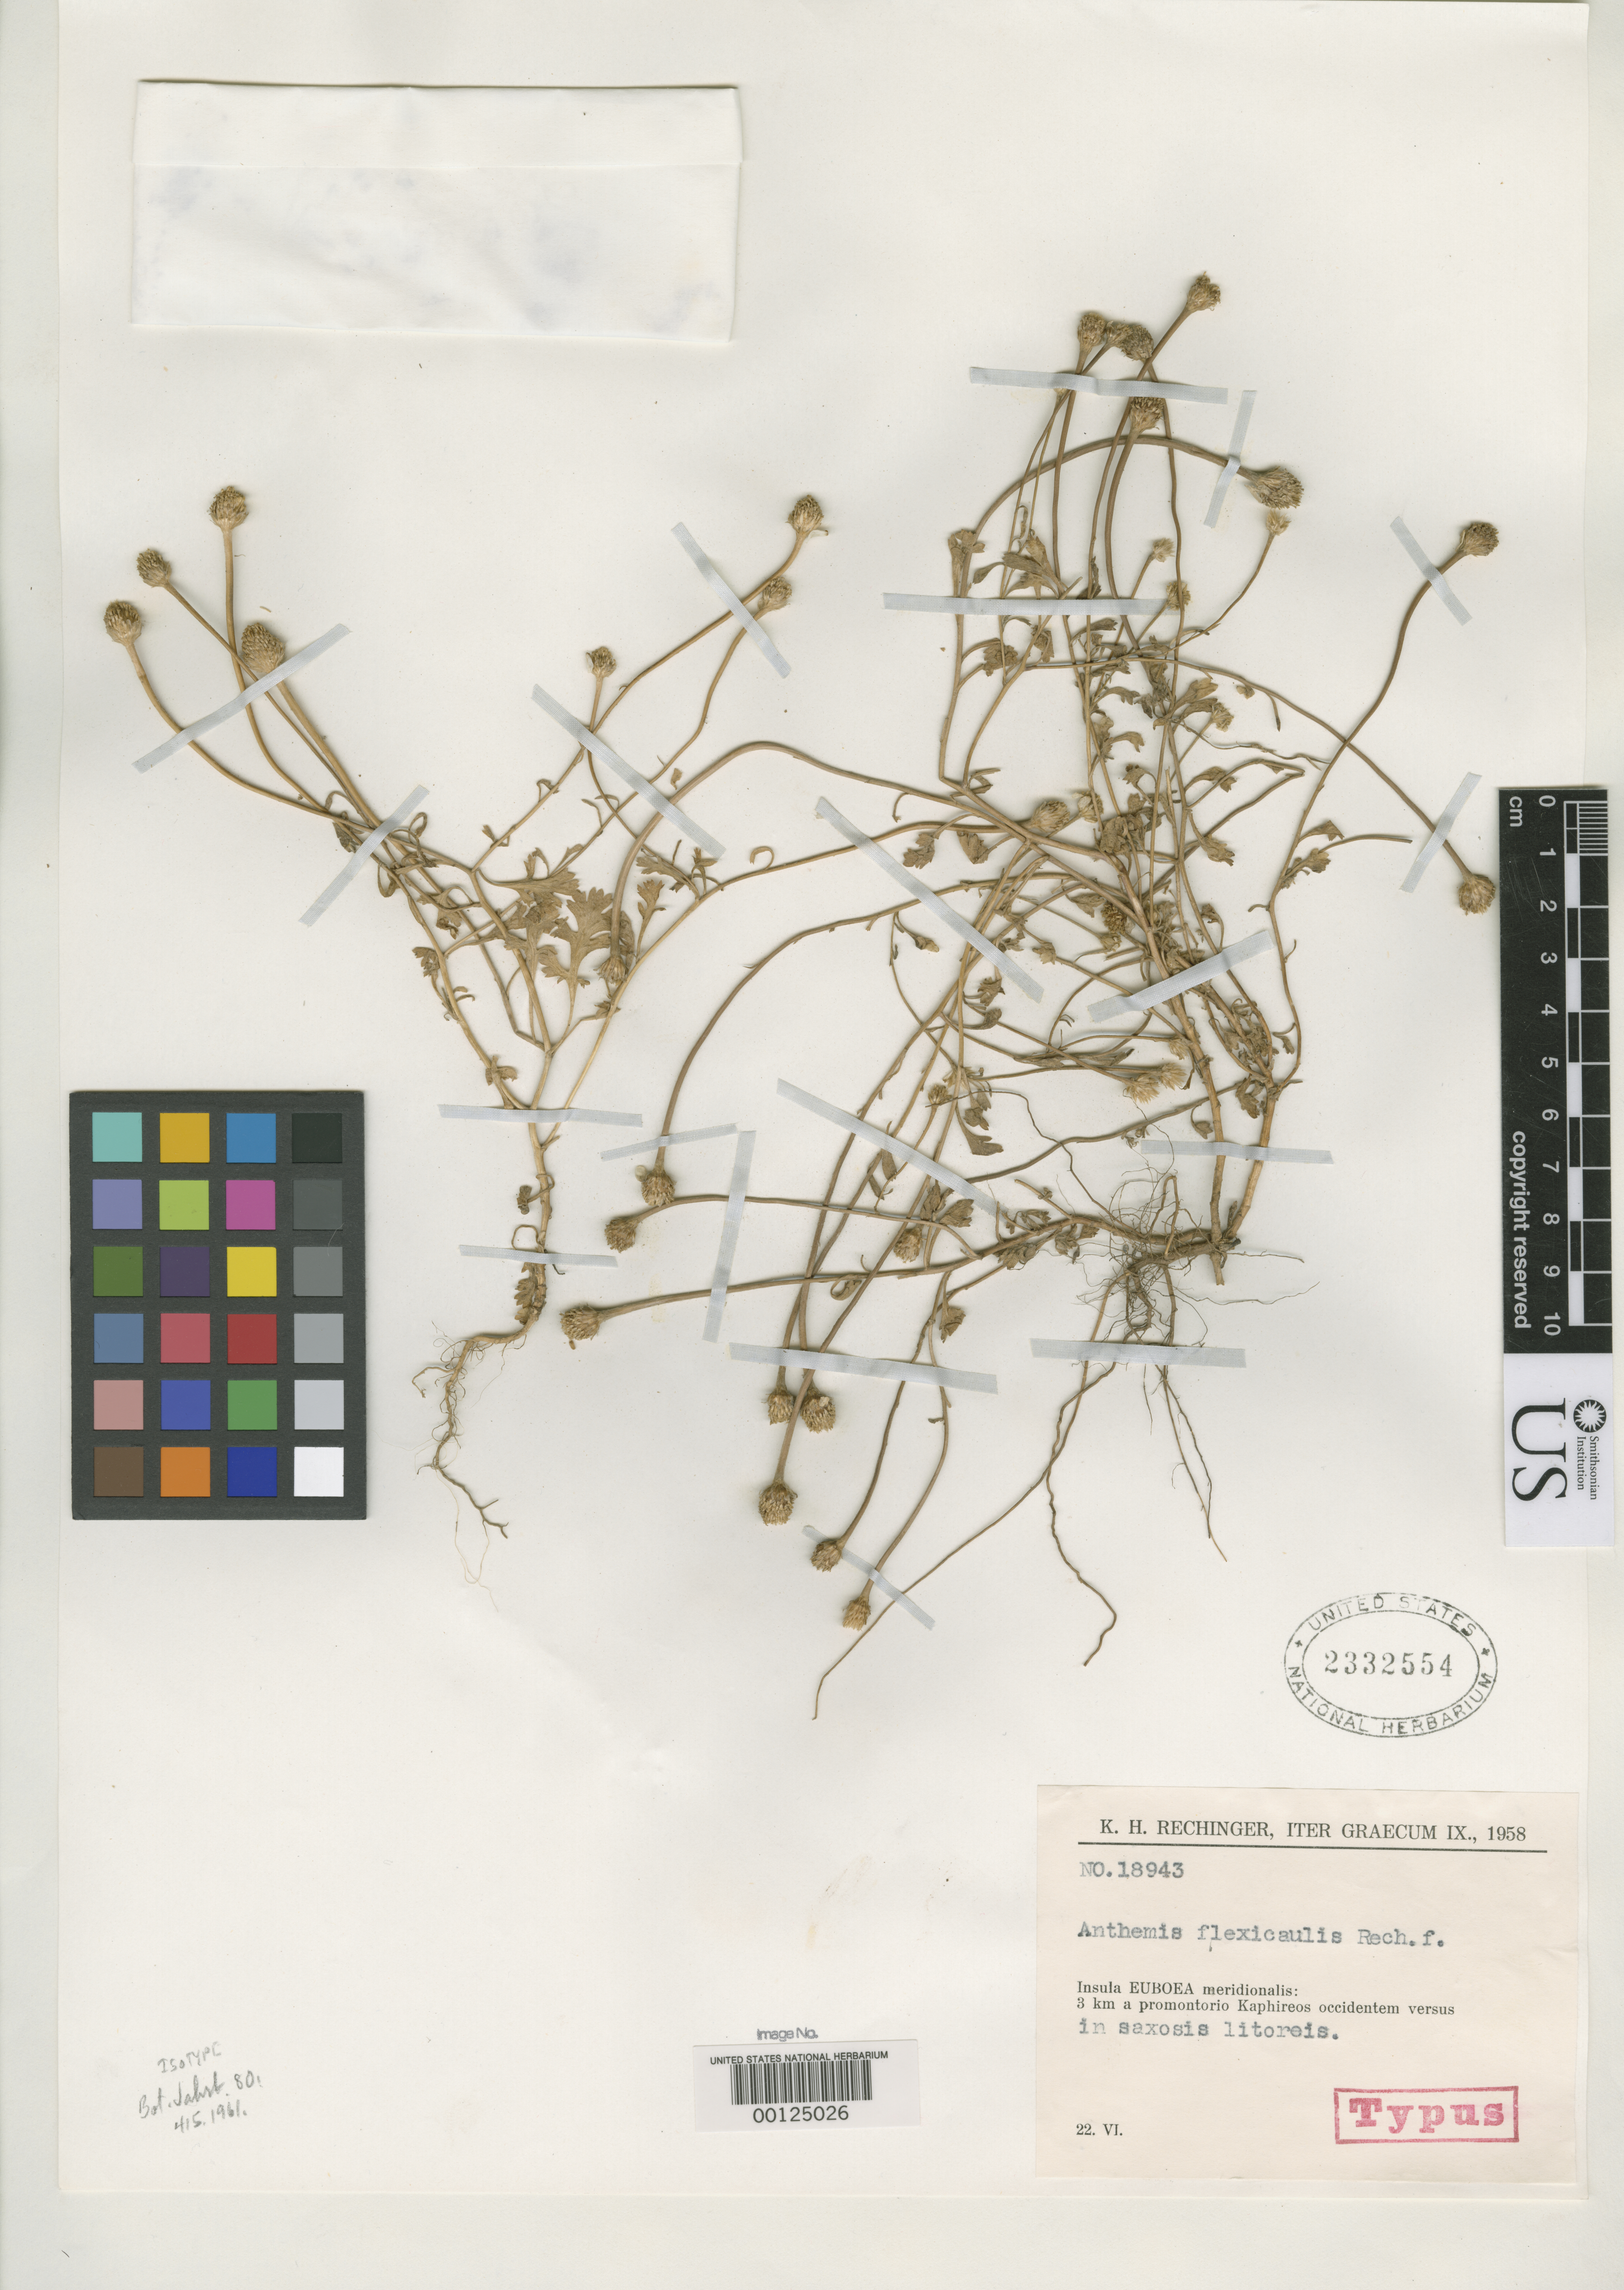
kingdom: Plantae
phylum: Tracheophyta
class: Magnoliopsida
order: Asterales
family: Asteraceae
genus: Anthemis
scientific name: Anthemis flexicaulis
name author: Rech. f.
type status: Isotype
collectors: K. H. Rechinger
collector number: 18943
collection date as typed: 22 Jun 1958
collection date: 1958-06-22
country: Greece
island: Euboea Island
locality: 3 km. a promontorio Kaphireos occidentem versus. [3 km from cape of Kaphireos (?) toward the west?]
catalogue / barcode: US 2332554